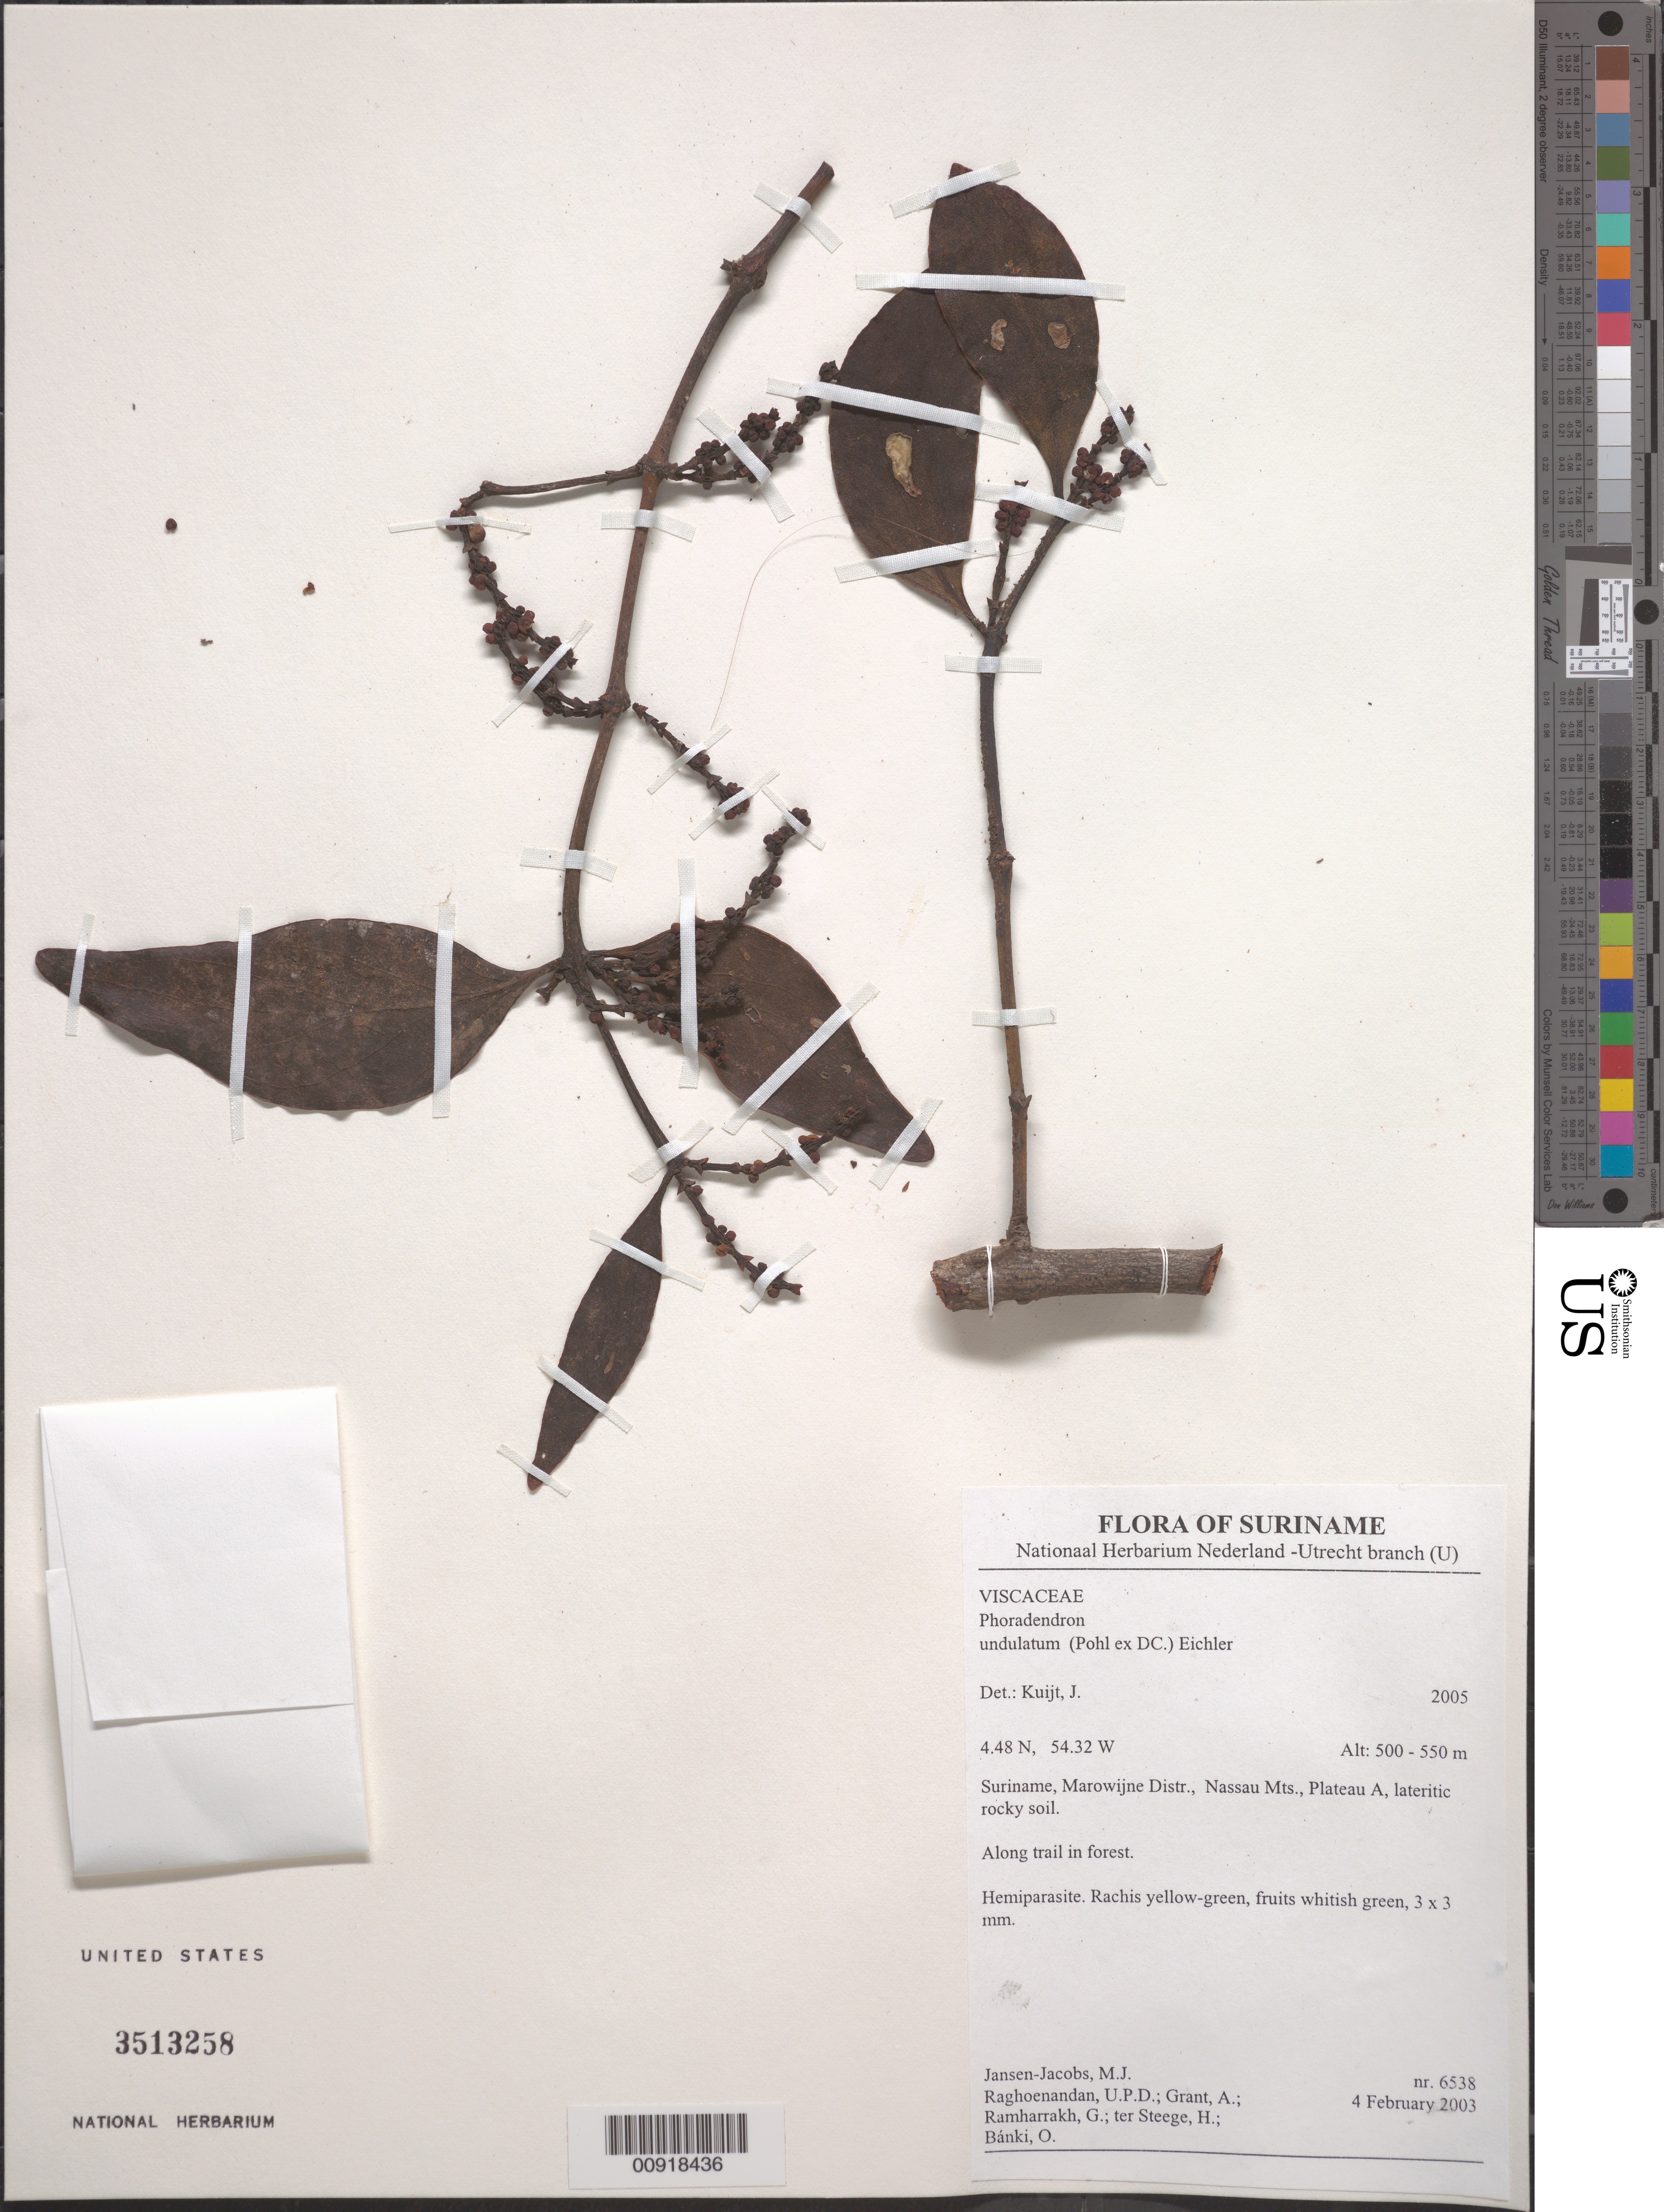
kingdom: Plantae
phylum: Tracheophyta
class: Magnoliopsida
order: Santalales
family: Viscaceae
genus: Phoradendron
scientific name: Phoradendron undulatum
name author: (Pohl ex DC.) Eichler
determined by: Kuijt, Job, (CANADA)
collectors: M. J. Jansen-Jacobs, U. Raghoenandan, A. Grant, G. Ramharrakh, H. ter Steege & O. Bánki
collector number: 6538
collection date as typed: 4-Feb-03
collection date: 2003-02-04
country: Suriname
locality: Morowijne Dist; Nassau Mts, Plateau A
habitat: Lateritic rocky soil; along trail in forest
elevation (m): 500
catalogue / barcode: US 3513258